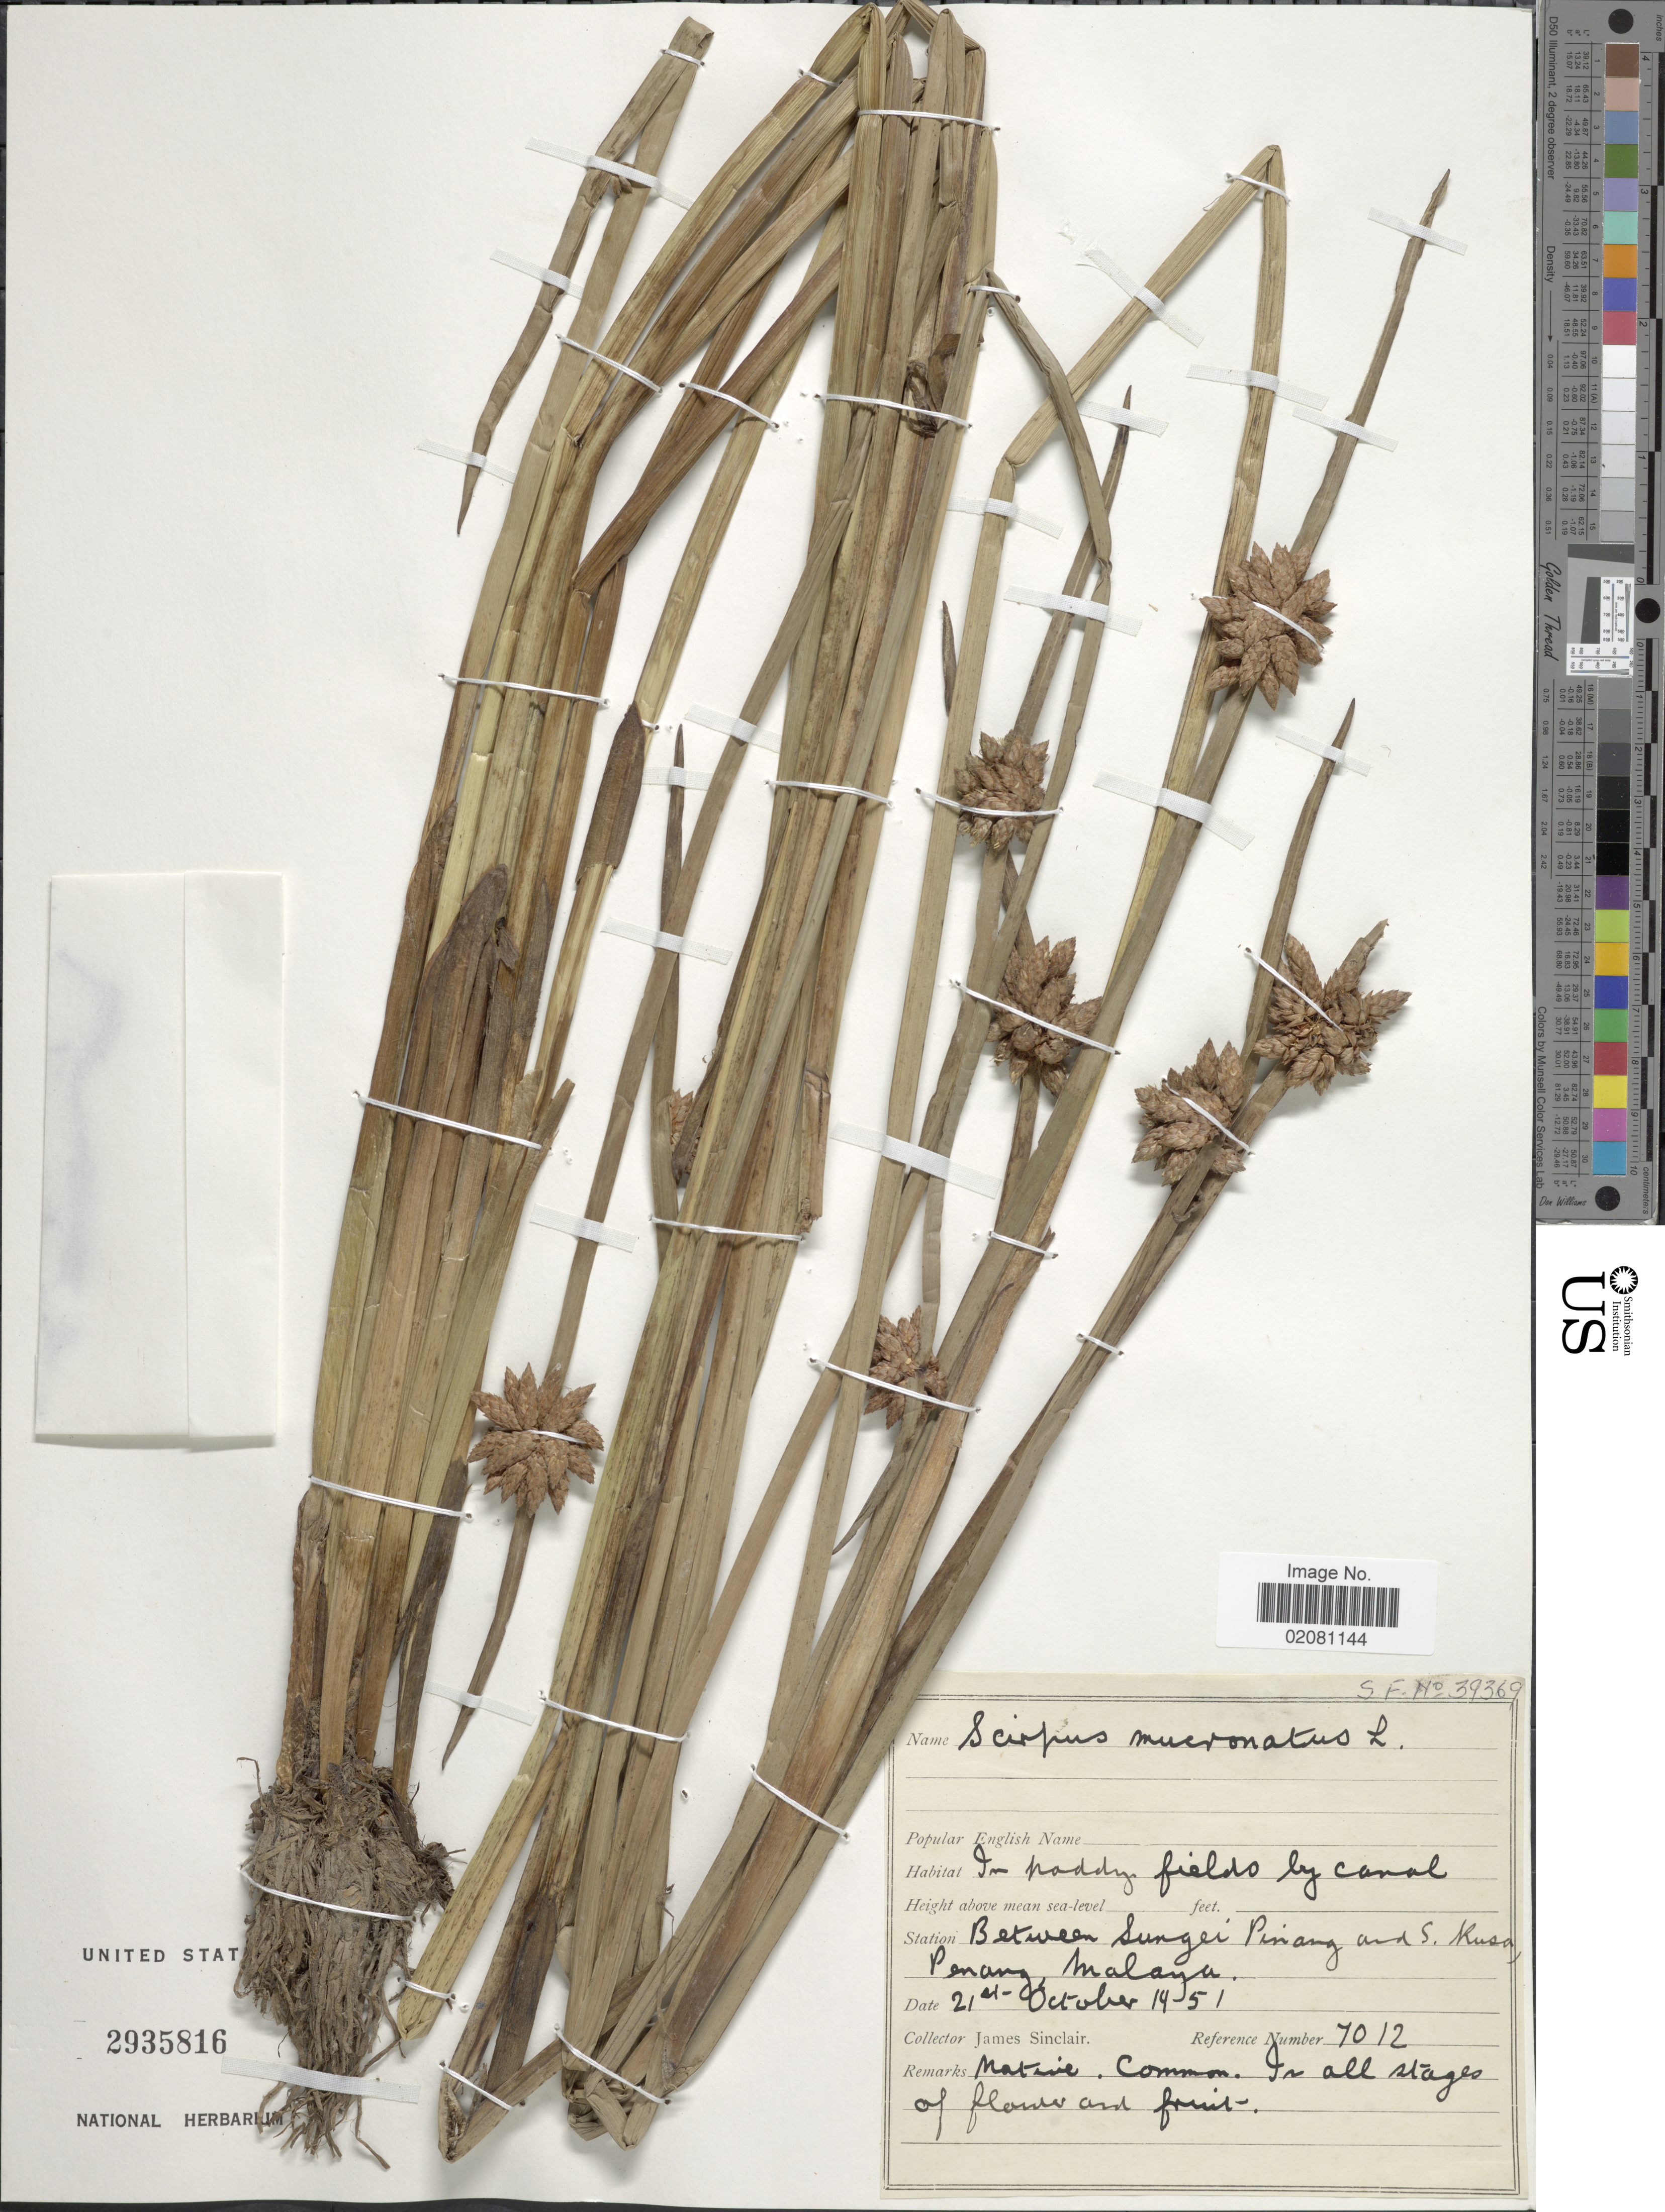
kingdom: Plantae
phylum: Tracheophyta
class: Liliopsida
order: Poales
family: Cyperaceae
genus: Schoenoplectus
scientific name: Schoenoplectus mucronatus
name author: (L.) Palla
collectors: J. Sinclair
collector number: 7012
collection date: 1951-10-21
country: Malaysia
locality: Between Sungai Pinang and S. Rusa, Penang, Malaya.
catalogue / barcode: US 2935816